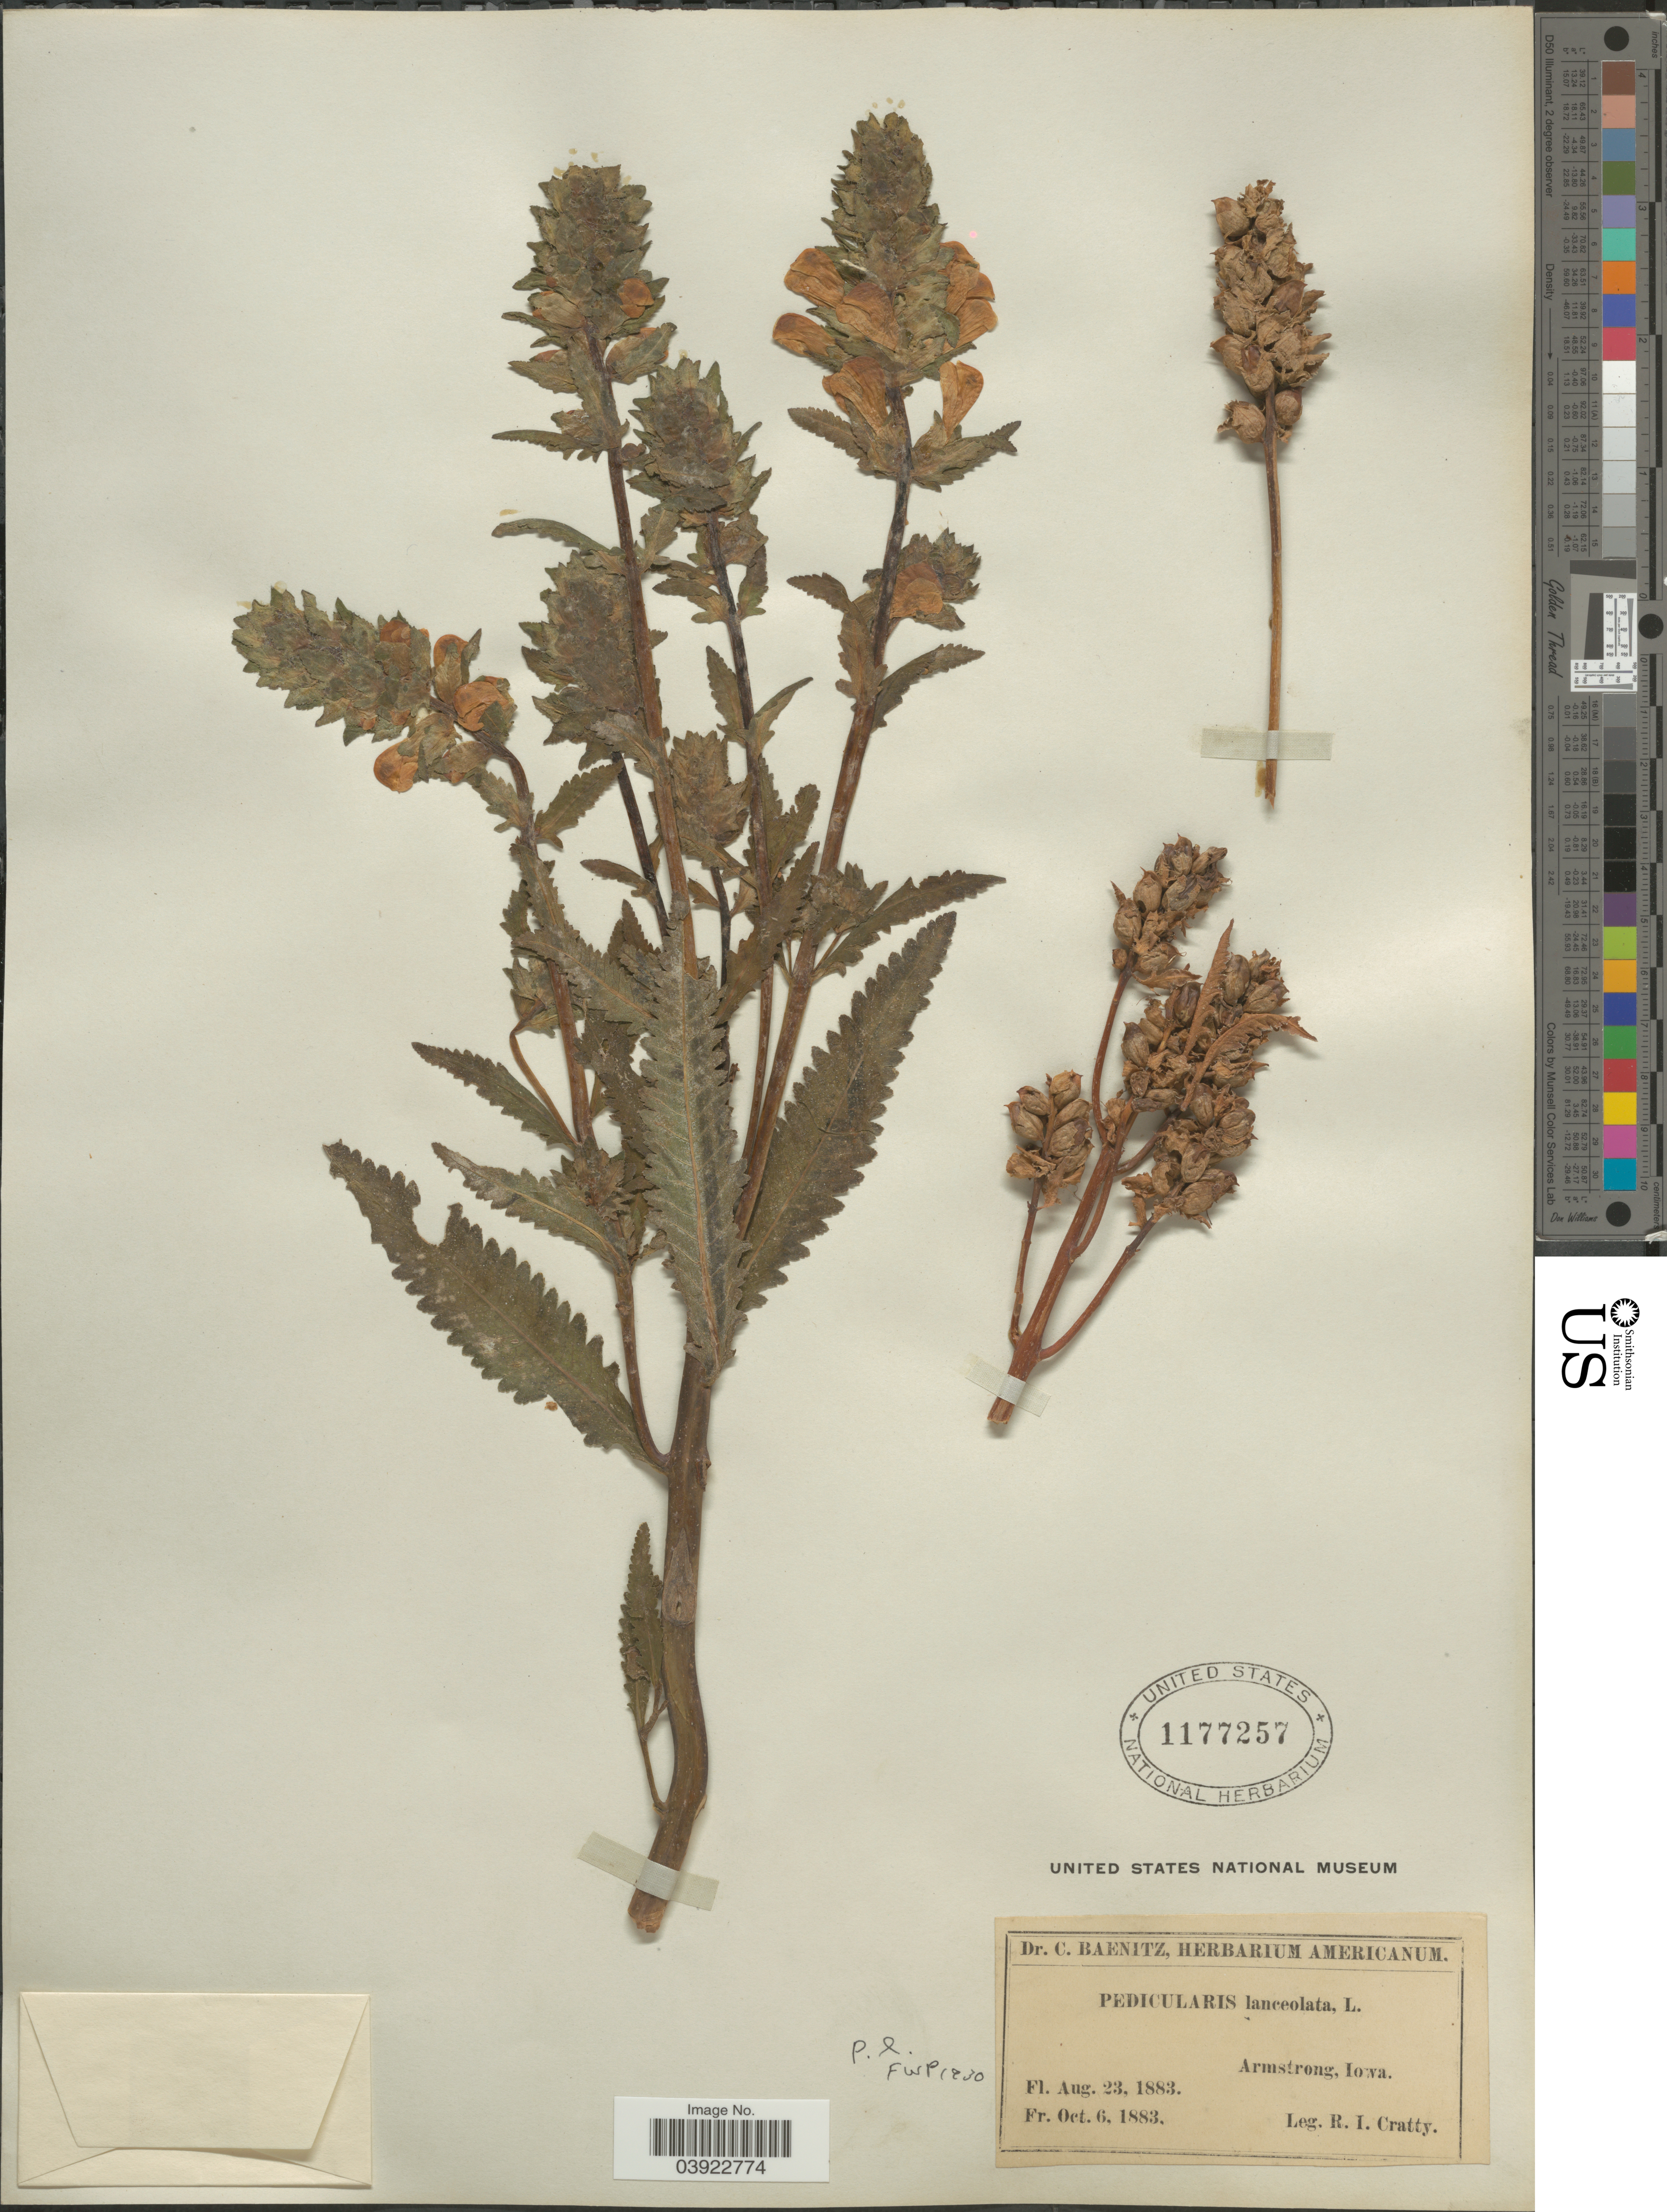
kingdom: Plantae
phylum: Tracheophyta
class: Magnoliopsida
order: Lamiales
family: Orobanchaceae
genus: Pedicularis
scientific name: Pedicularis lanceolata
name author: Michx.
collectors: R. Cratty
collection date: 1883-08-23/1883-10-06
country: United States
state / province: Iowa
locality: Armstrong.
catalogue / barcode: US 1177257